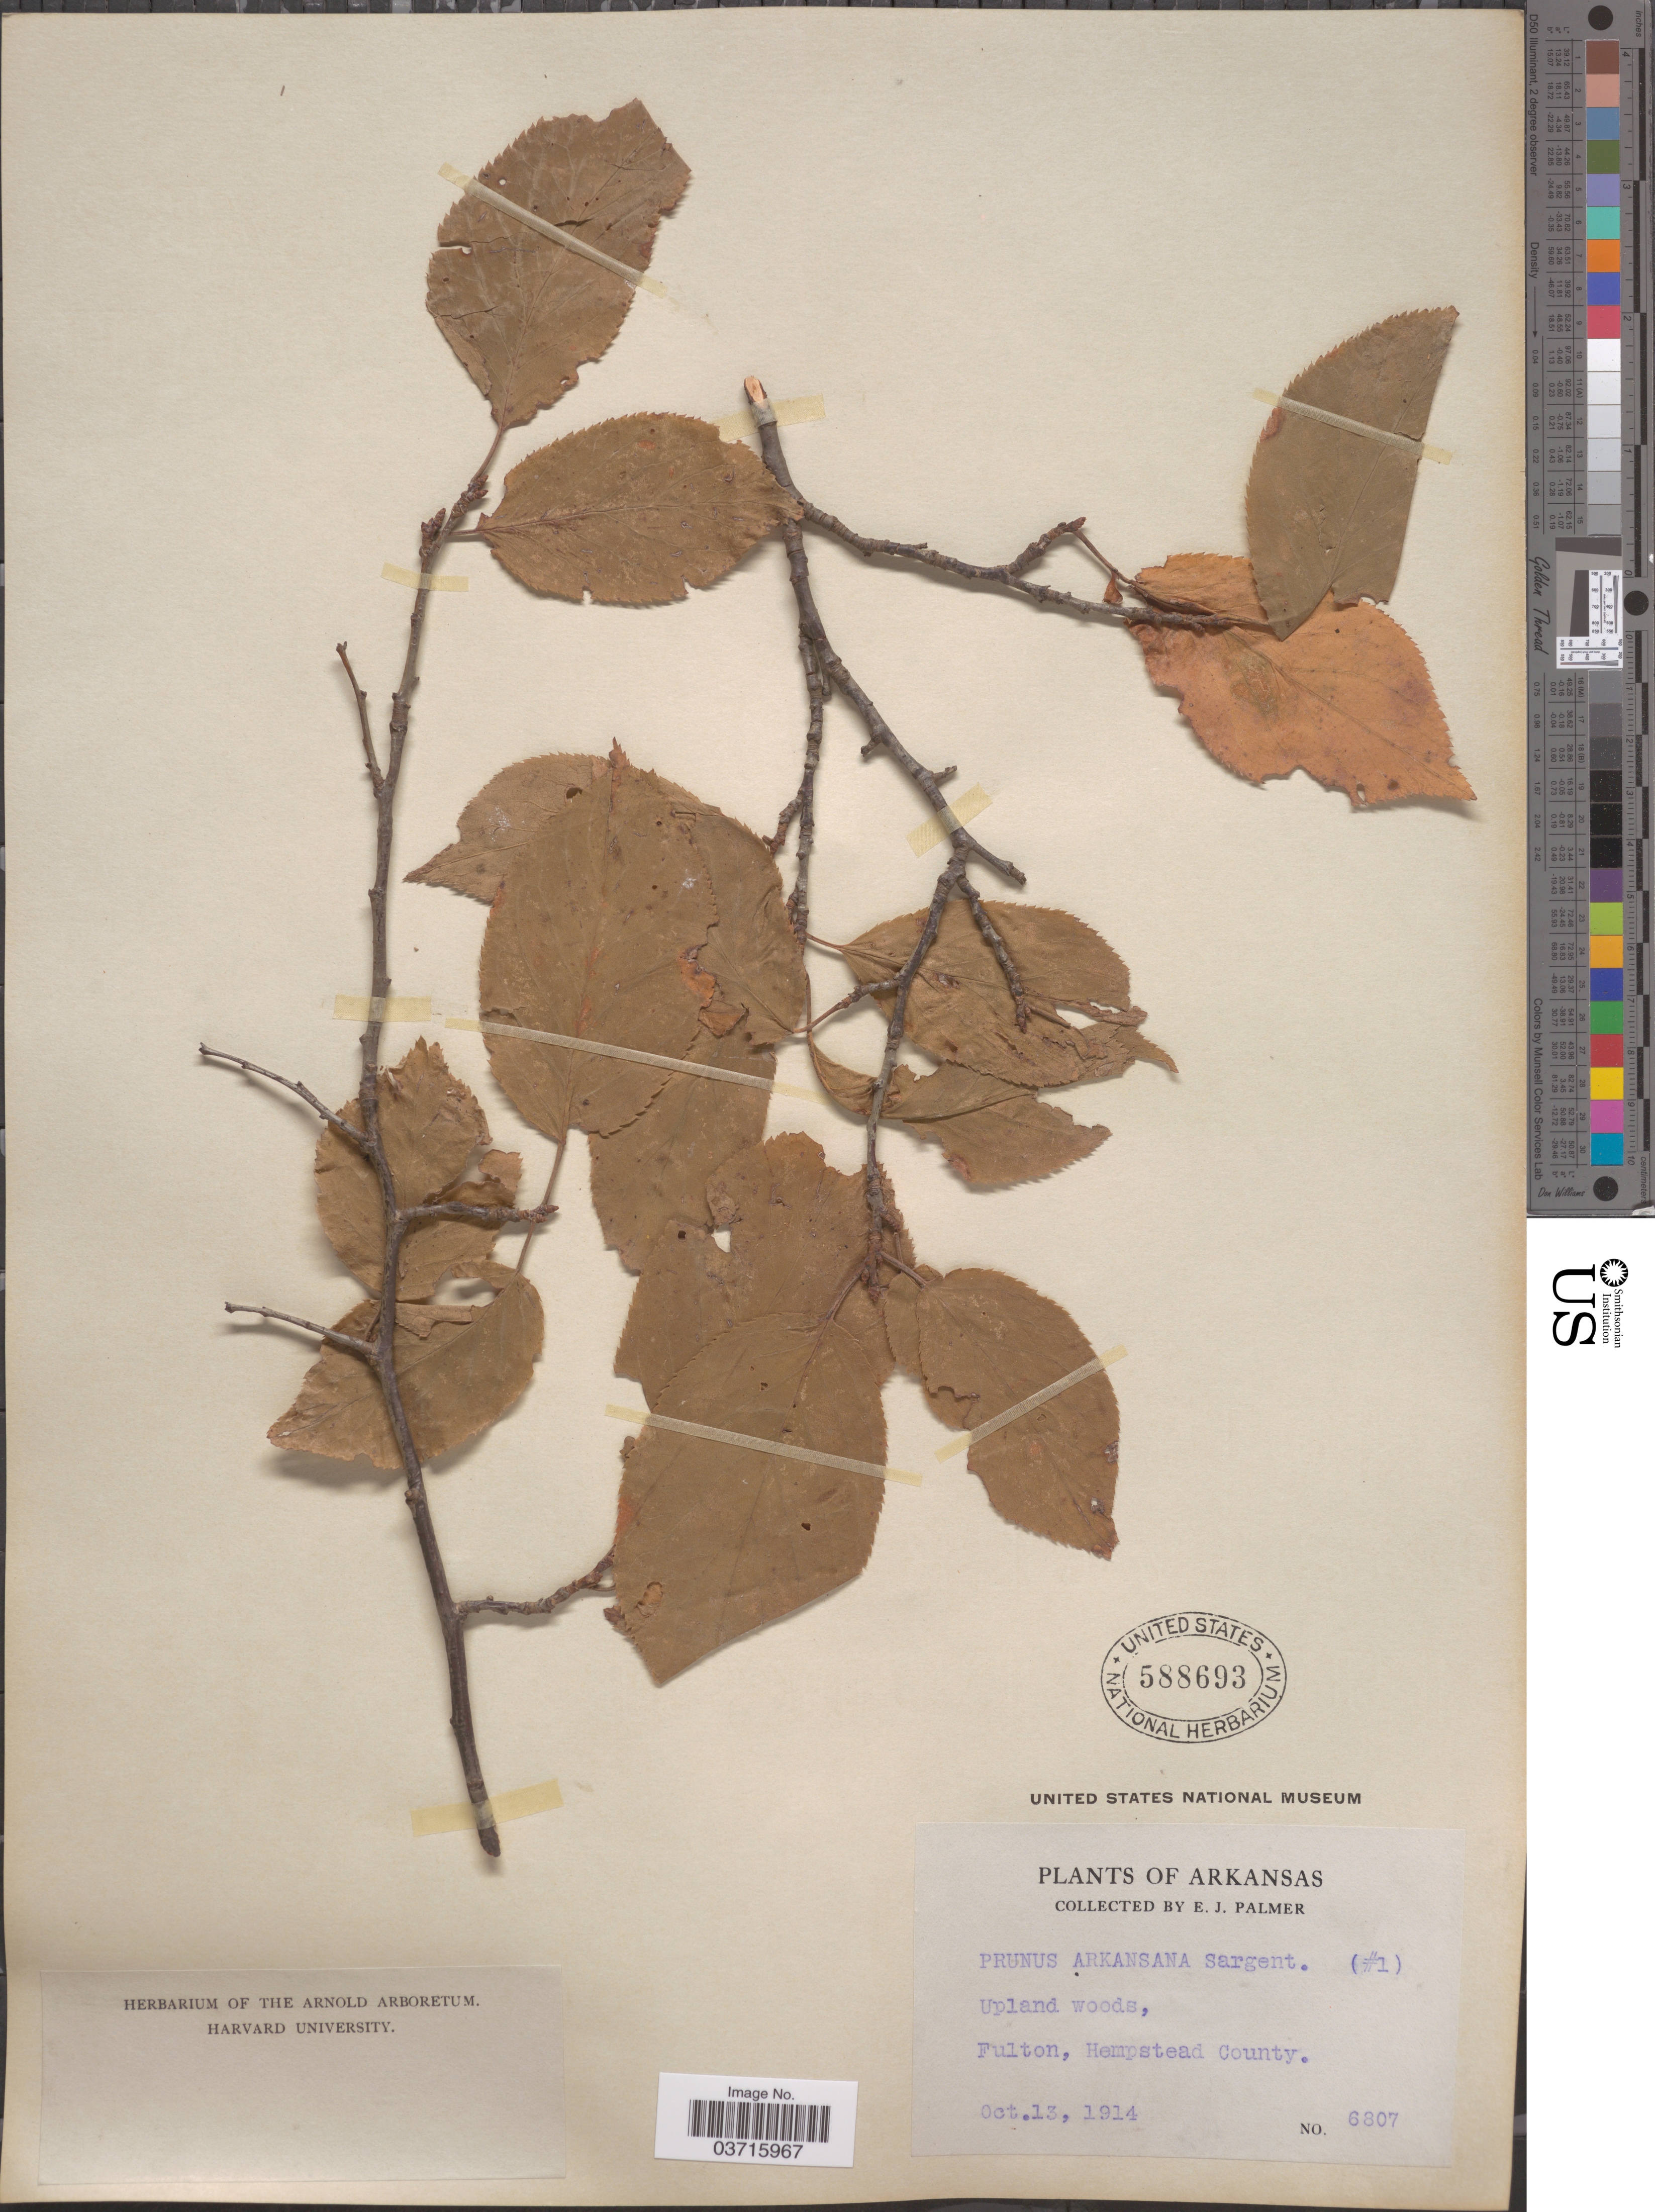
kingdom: Plantae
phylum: Tracheophyta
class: Magnoliopsida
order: Rosales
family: Rosaceae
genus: Prunus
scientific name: Prunus mexicana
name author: S. Watson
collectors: E. J. Palmer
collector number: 6807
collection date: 1914-10-13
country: United States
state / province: Arkansas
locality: Upland woods, Fulton, Hempstead County.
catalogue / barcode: US 588693